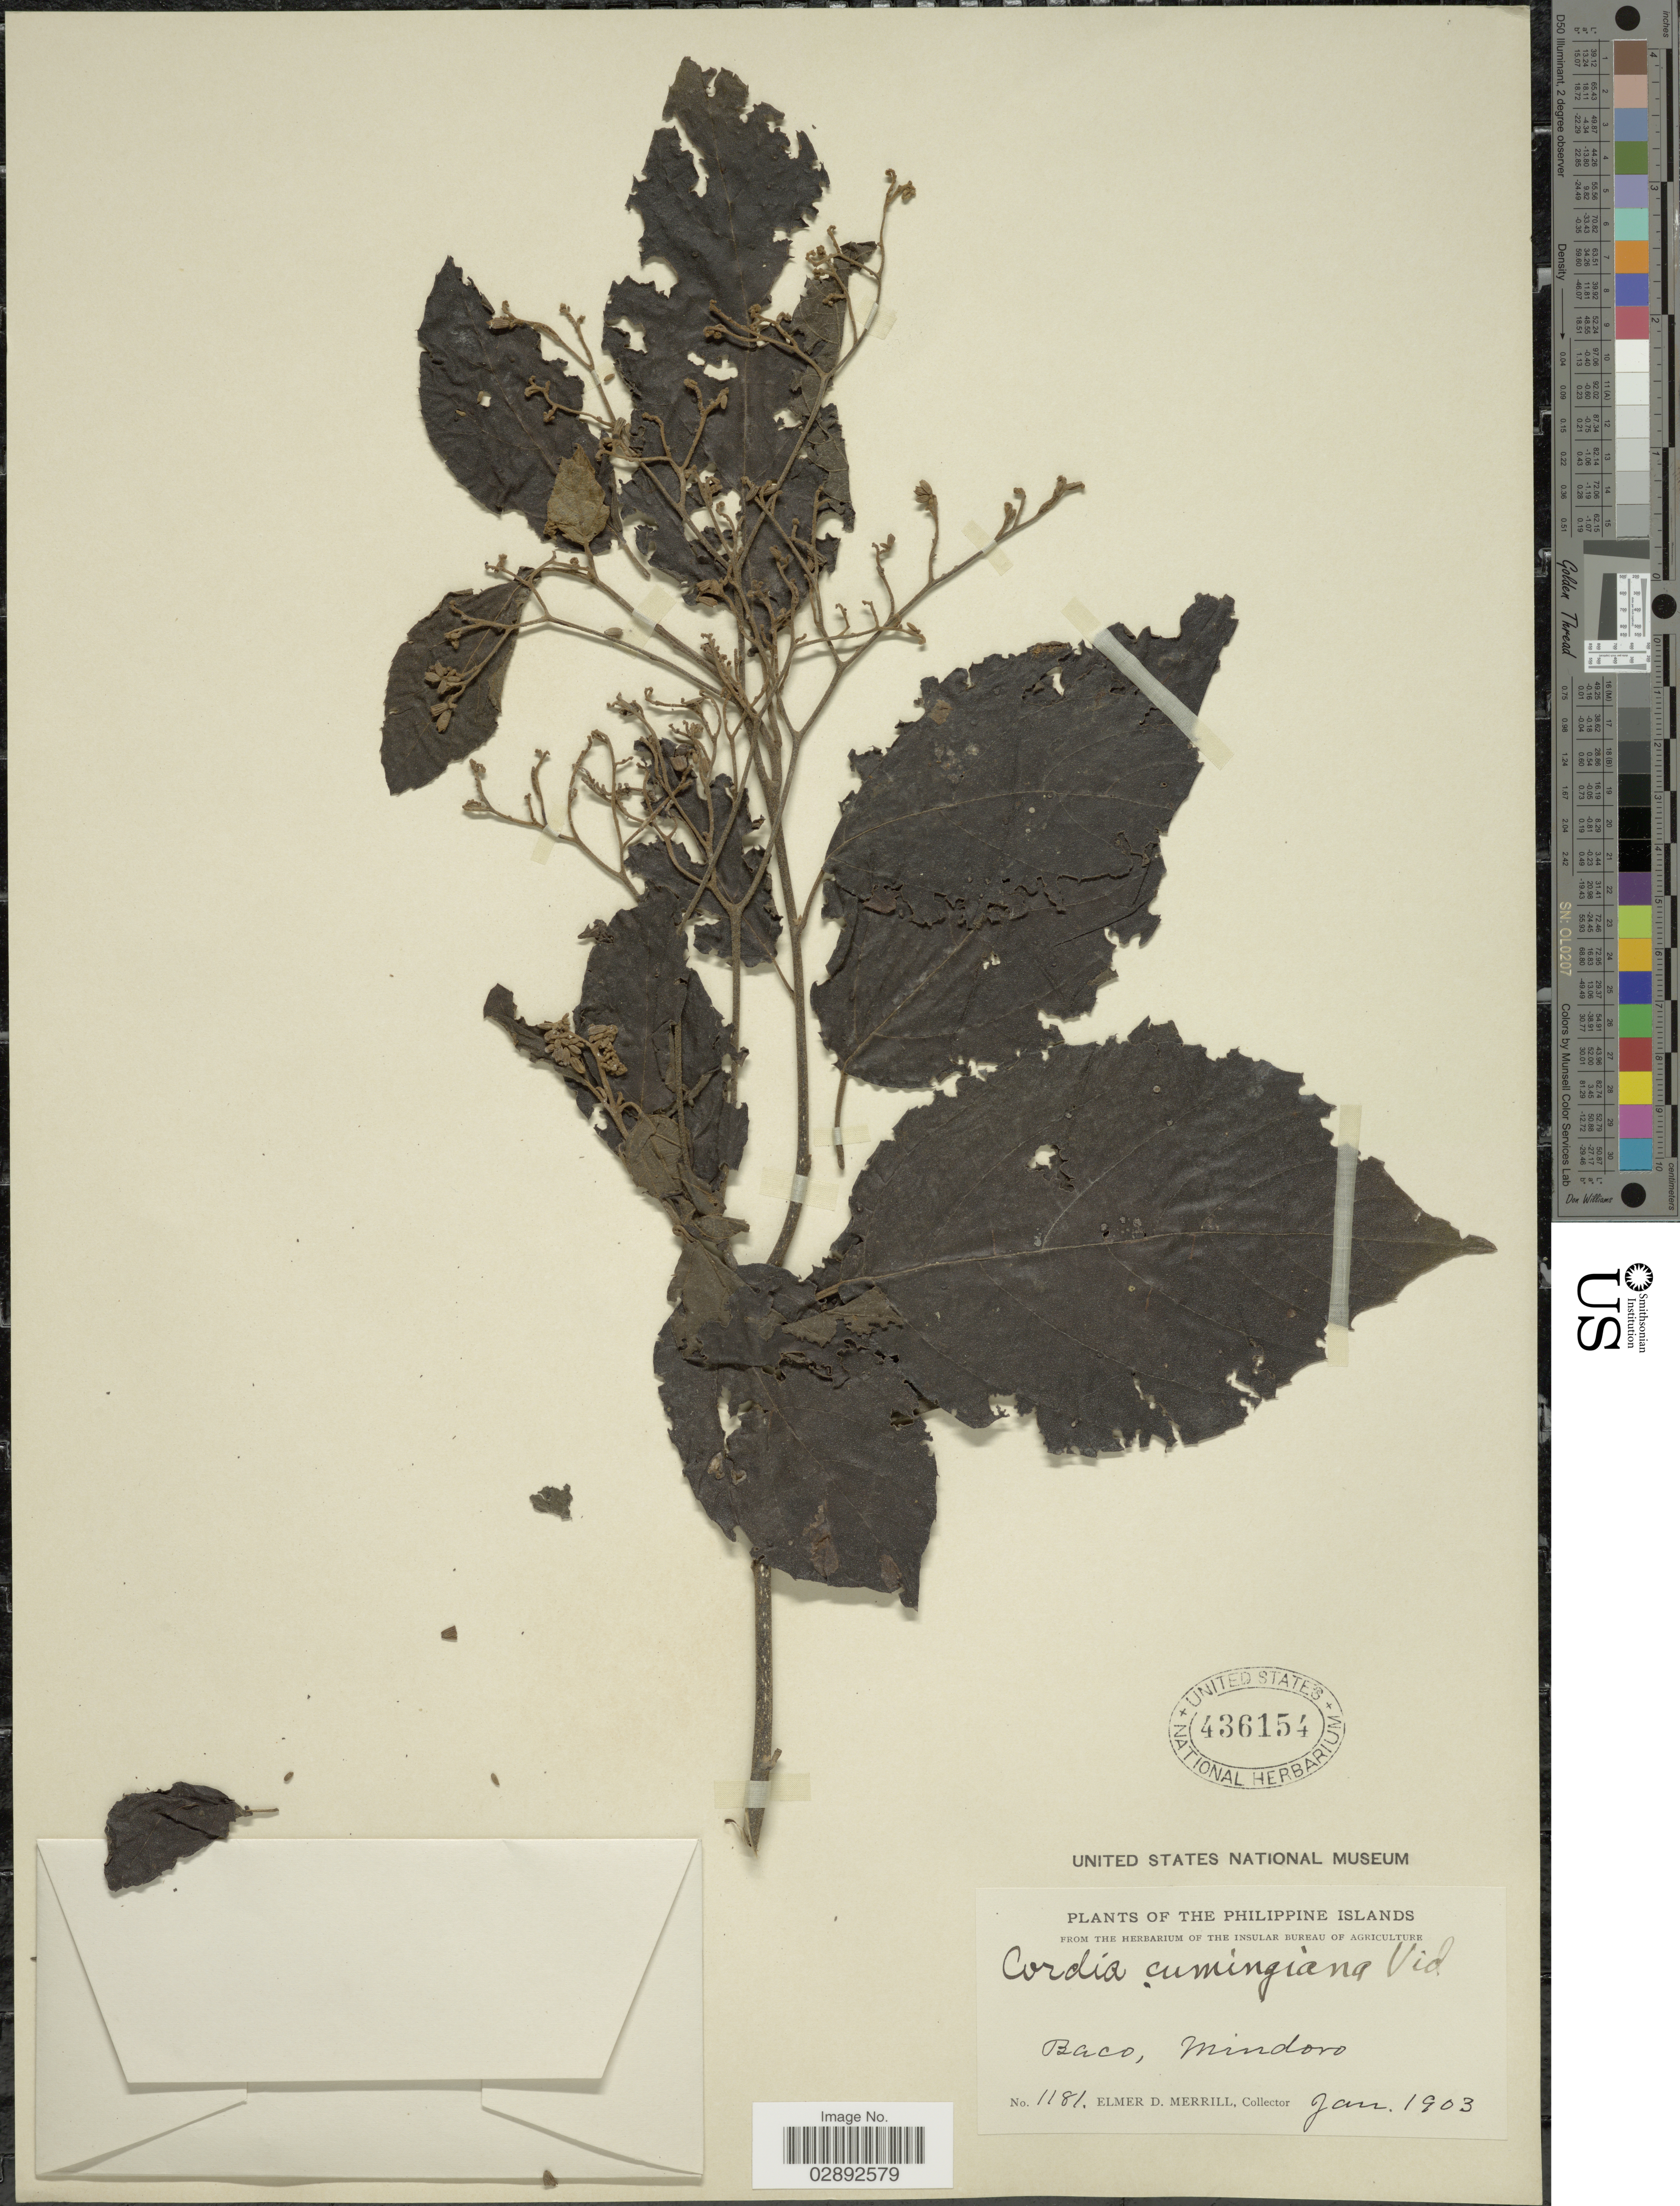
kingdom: Plantae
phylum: Tracheophyta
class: Magnoliopsida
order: Boraginales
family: Cordiaceae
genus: Cordia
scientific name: Cordia cumingiana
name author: Vidal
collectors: E. D. Merrill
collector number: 1181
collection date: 1903-01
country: Philippines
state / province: Mimaropa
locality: Baco, Mindoro.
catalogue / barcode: US 436154